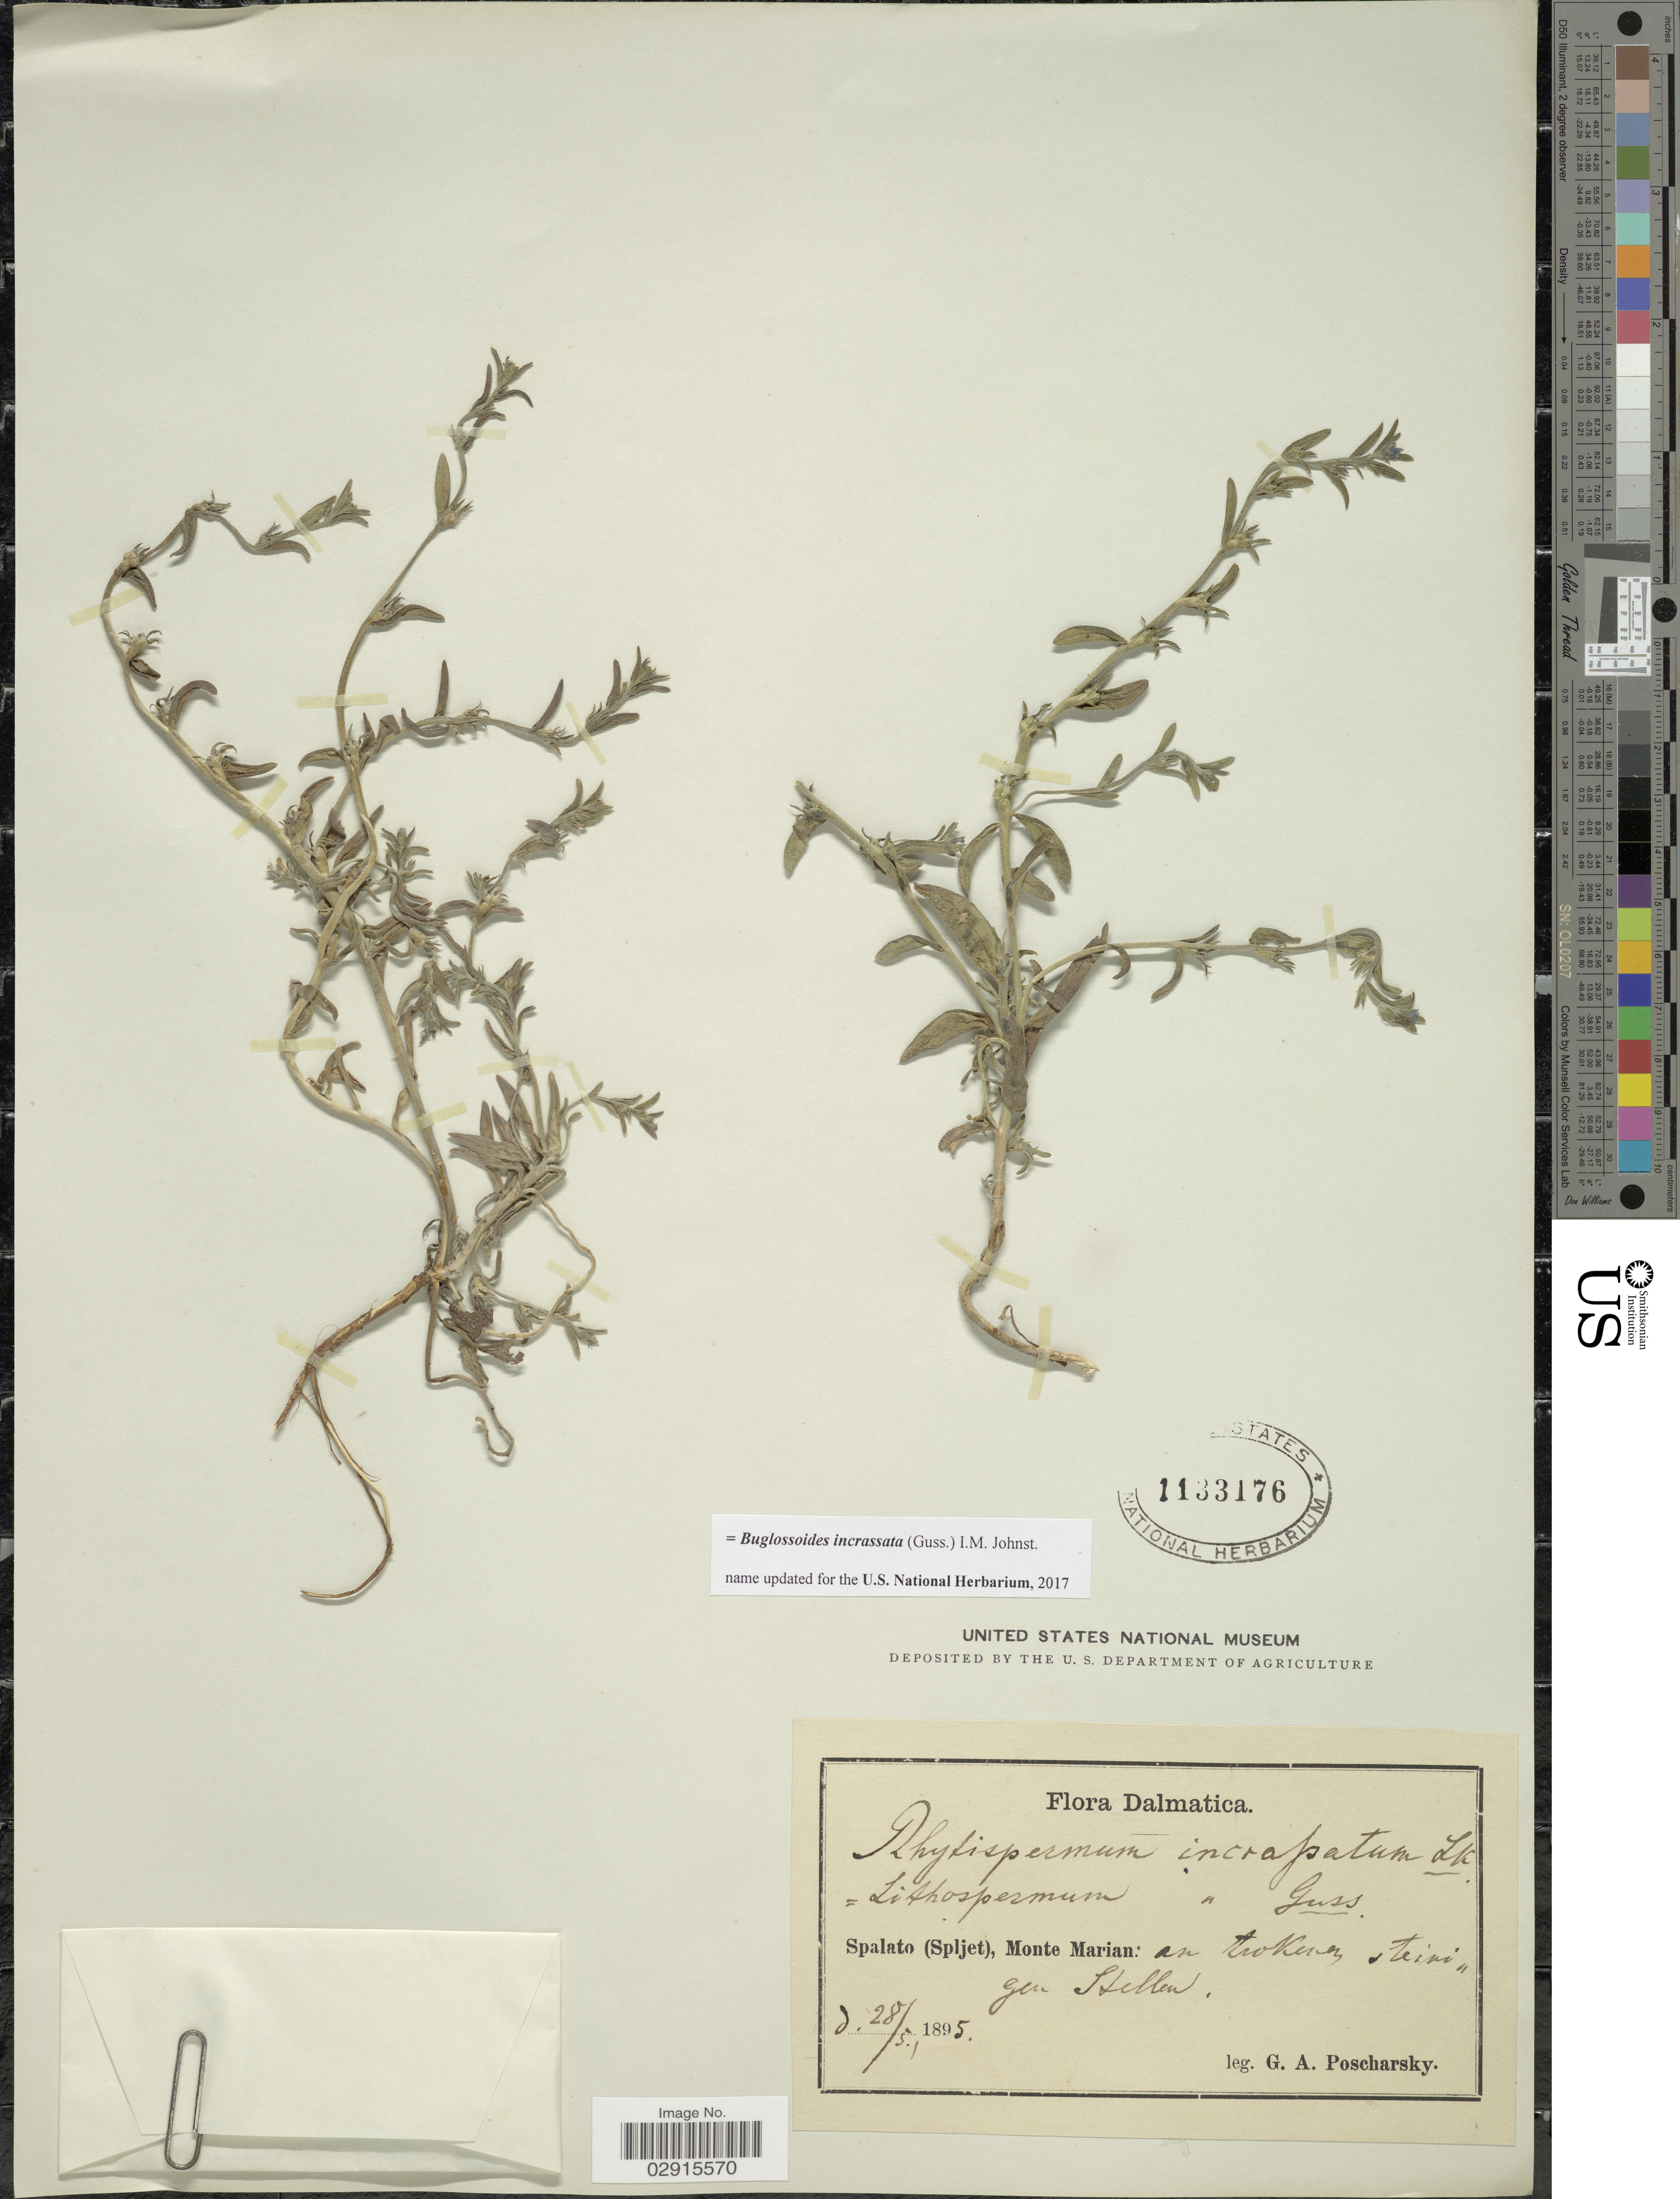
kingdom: Plantae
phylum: Tracheophyta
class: Magnoliopsida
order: Boraginales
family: Boraginaceae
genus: Buglossoides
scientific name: Buglossoides incrassata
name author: (Gussone) I.M. Johnst.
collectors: G. Poscharsky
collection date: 1895-05-28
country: Croatia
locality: Dalmatica, Spalato (Spljet), Monte Marian: an trokenen [interpreted] steinigen Stellen.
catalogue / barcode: US 1133176